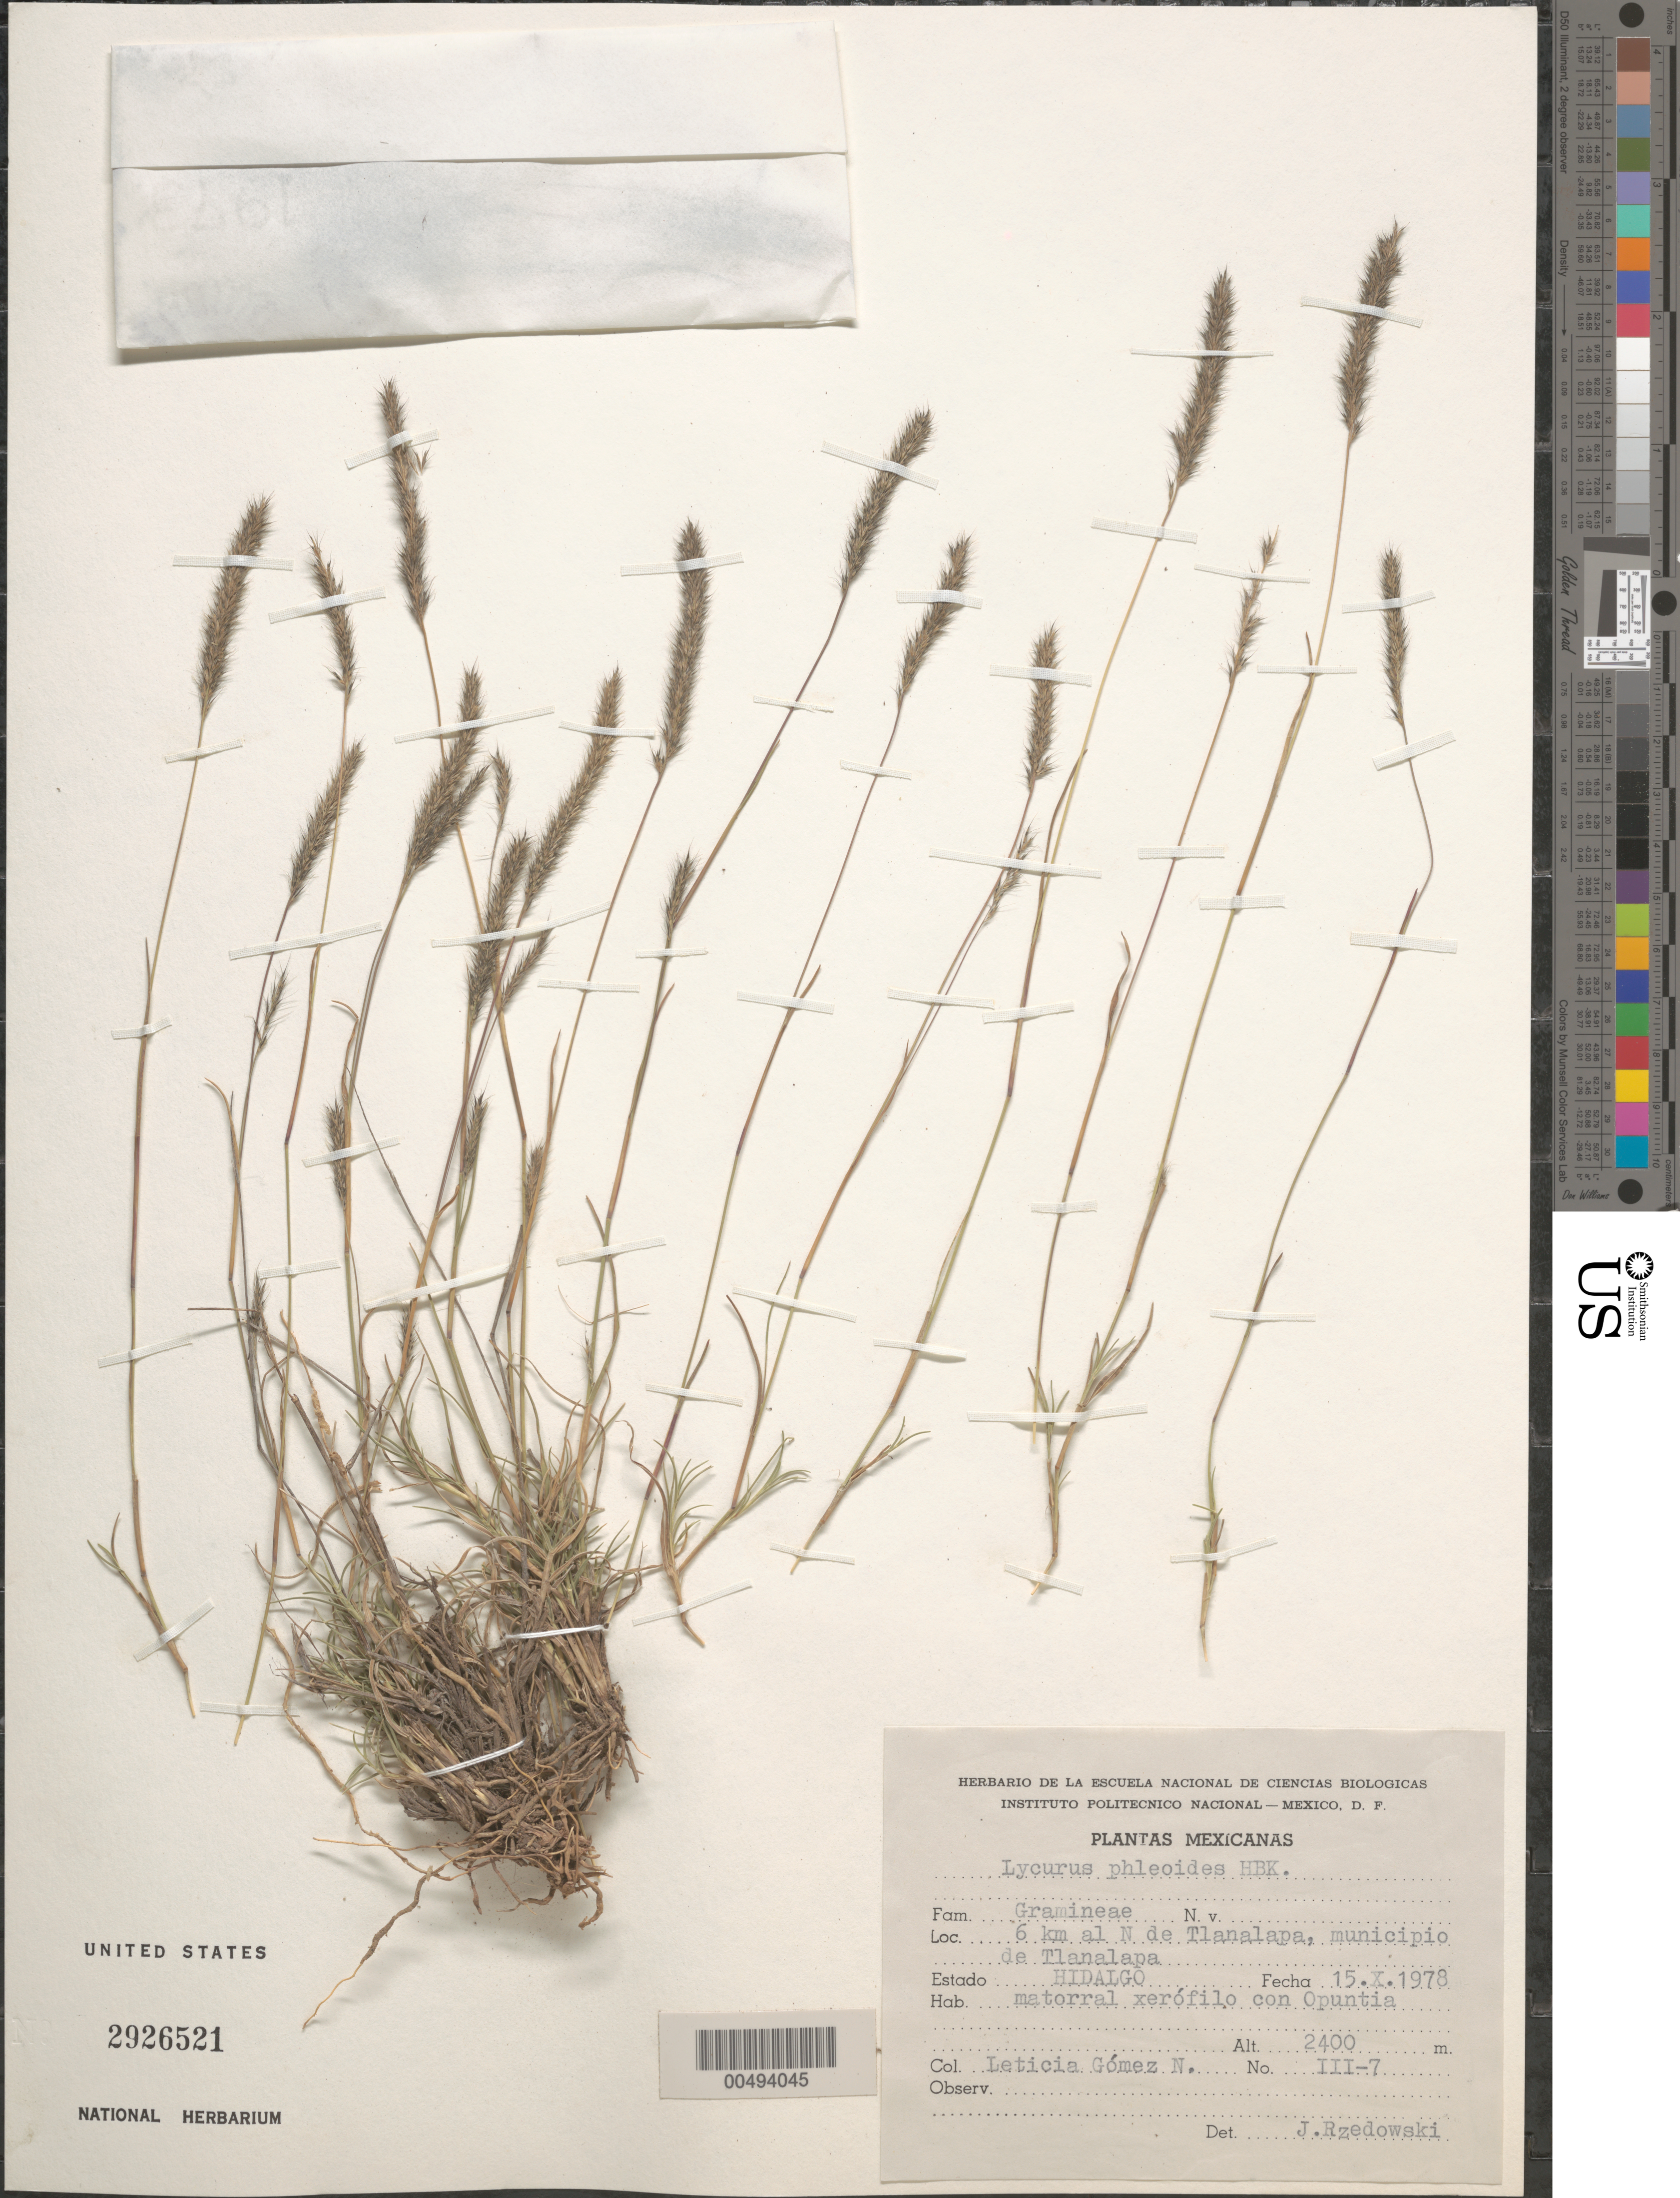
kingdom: Plantae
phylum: Tracheophyta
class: Liliopsida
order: Poales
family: Poaceae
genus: Lycurus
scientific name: Lycurus phleoides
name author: Kunth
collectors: L. Gomez-N.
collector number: III-7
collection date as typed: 15 Oct 1978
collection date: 1978-10-15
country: Mexico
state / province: Hidalgo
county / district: Tlanalapa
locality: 6 km al N de Tlanalapa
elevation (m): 2400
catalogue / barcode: US 2926521